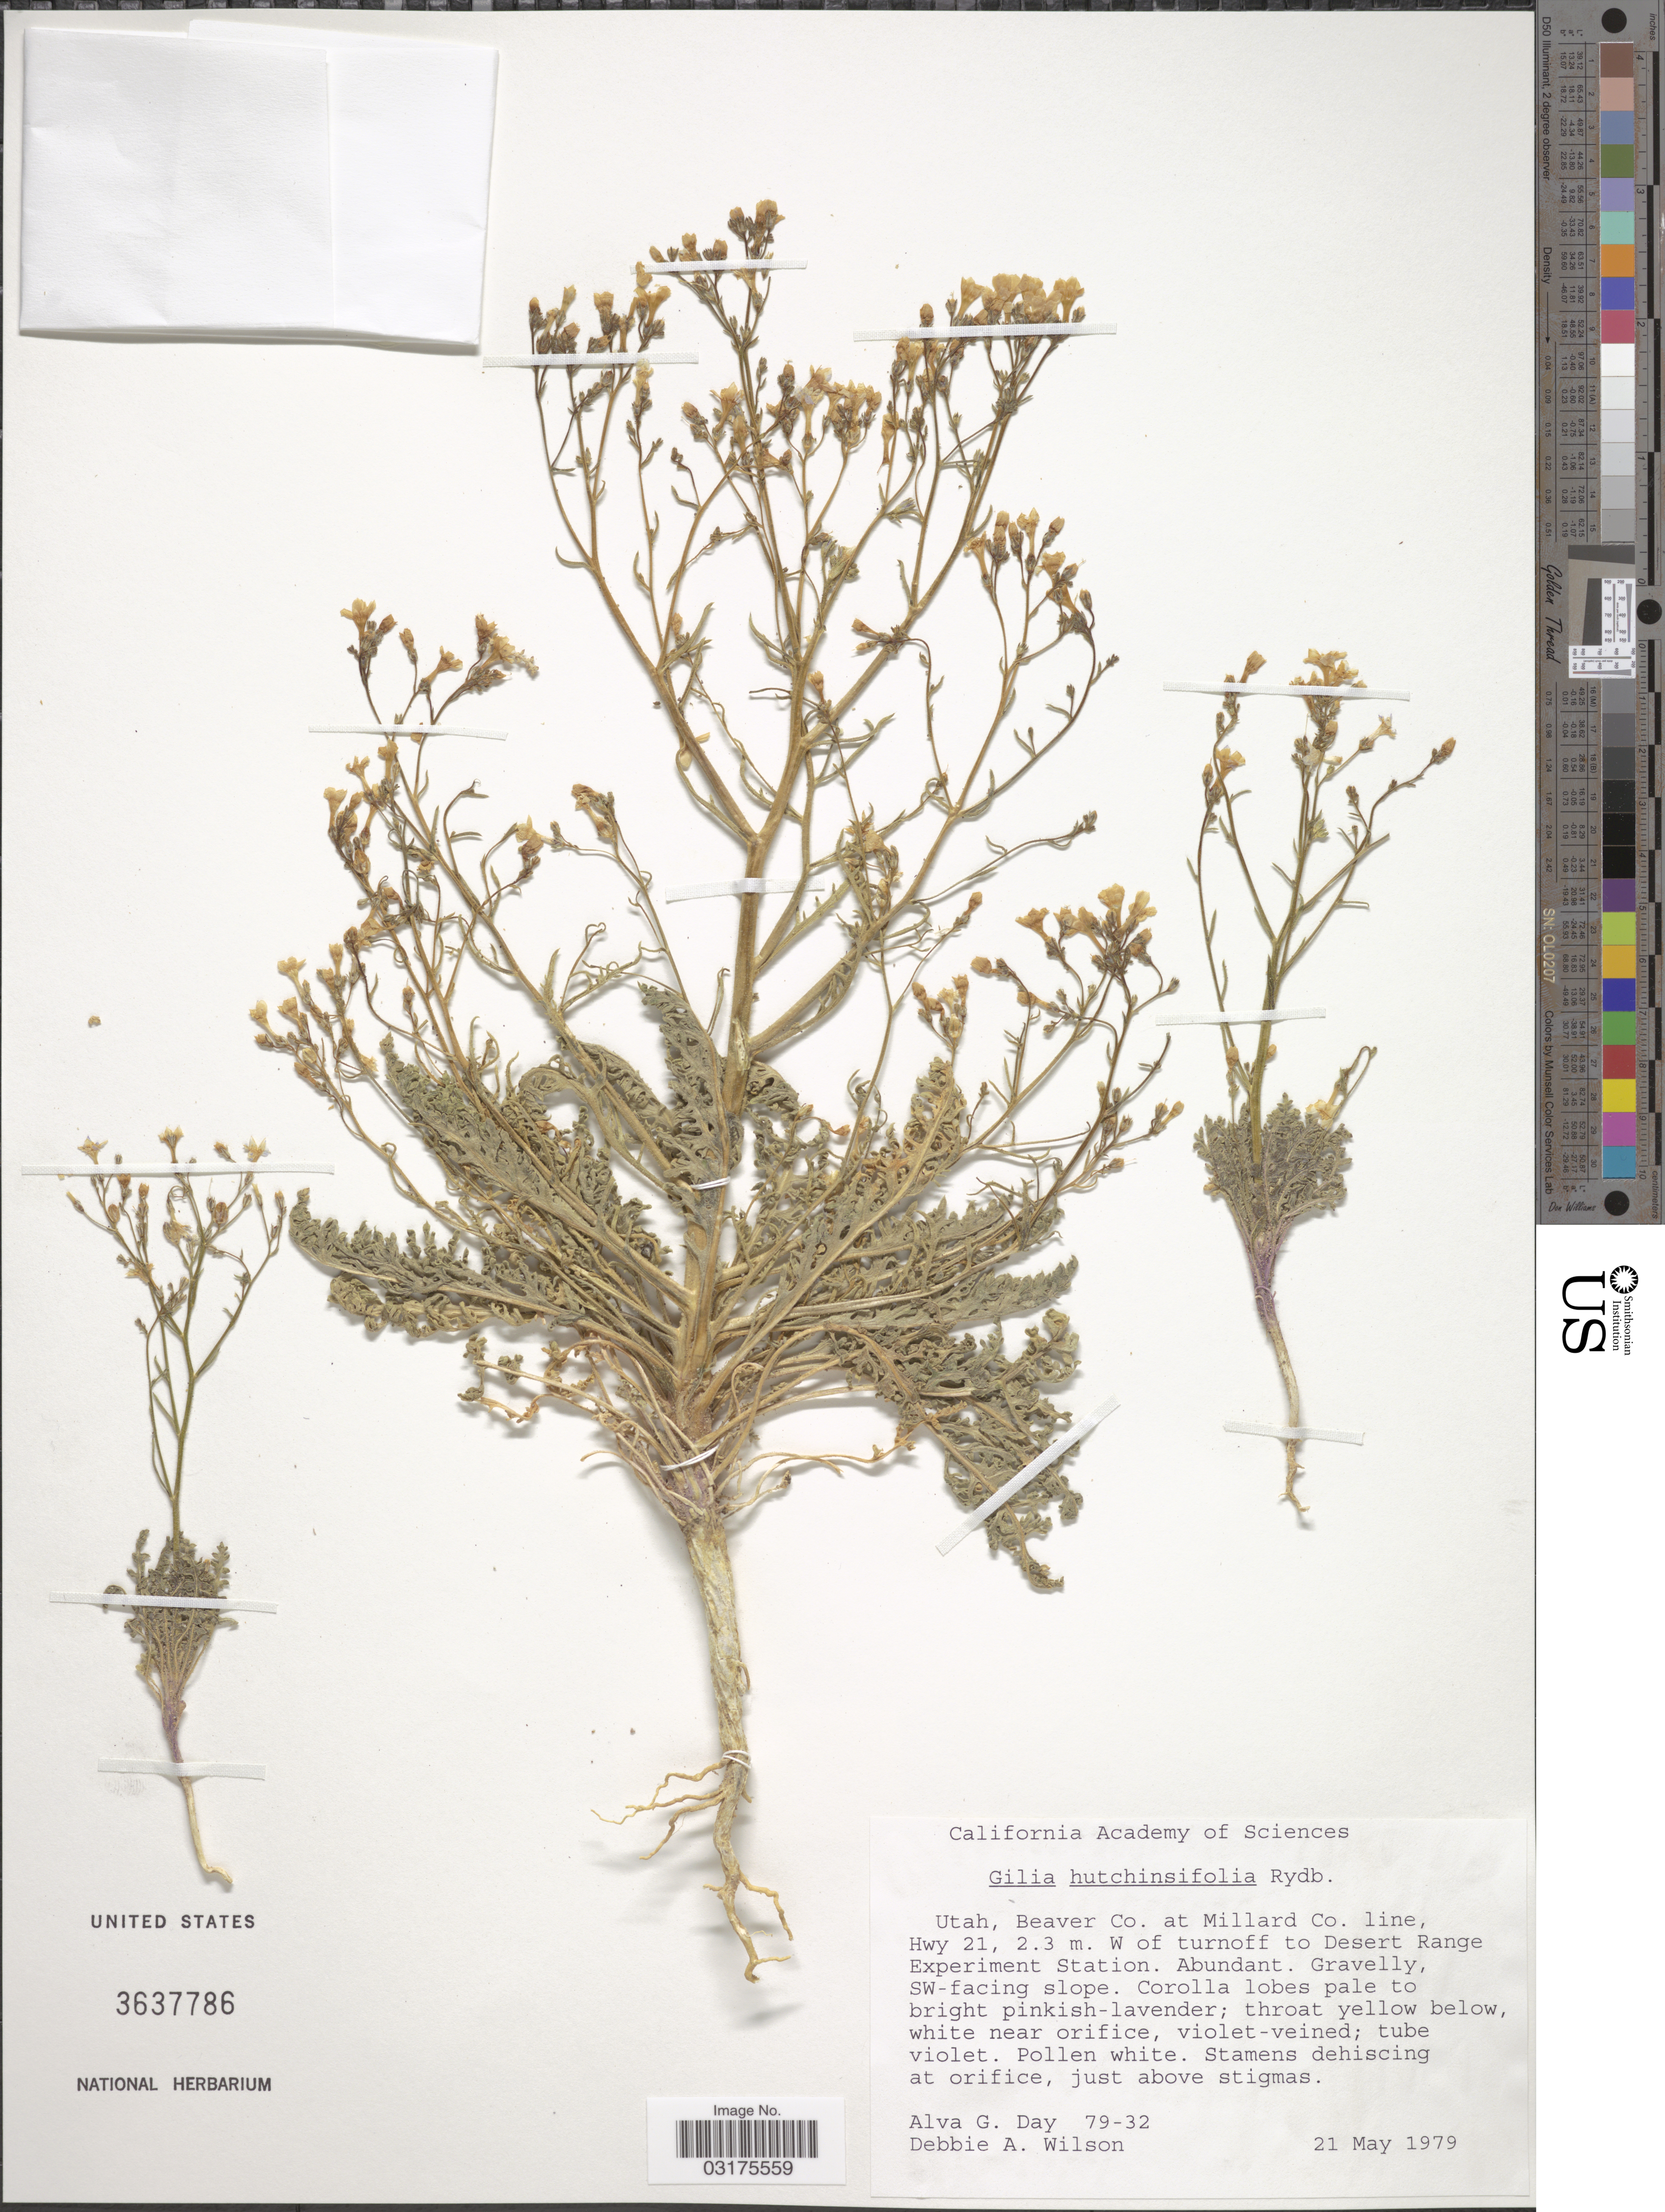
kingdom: Plantae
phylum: Tracheophyta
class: Magnoliopsida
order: Ericales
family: Polemoniaceae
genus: Aliciella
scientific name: Aliciella hutchinsifolia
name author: (Rydb.) J.M. Porter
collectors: A. G. Day & D. A. Wilson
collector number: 79-32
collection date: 1979-05-21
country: United States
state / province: Utah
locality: Beaver Co. at Millard Co. line, Hwy 21, 2.3 m. W of turnoff to Desert Range Experiment Station.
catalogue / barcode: US 3637786